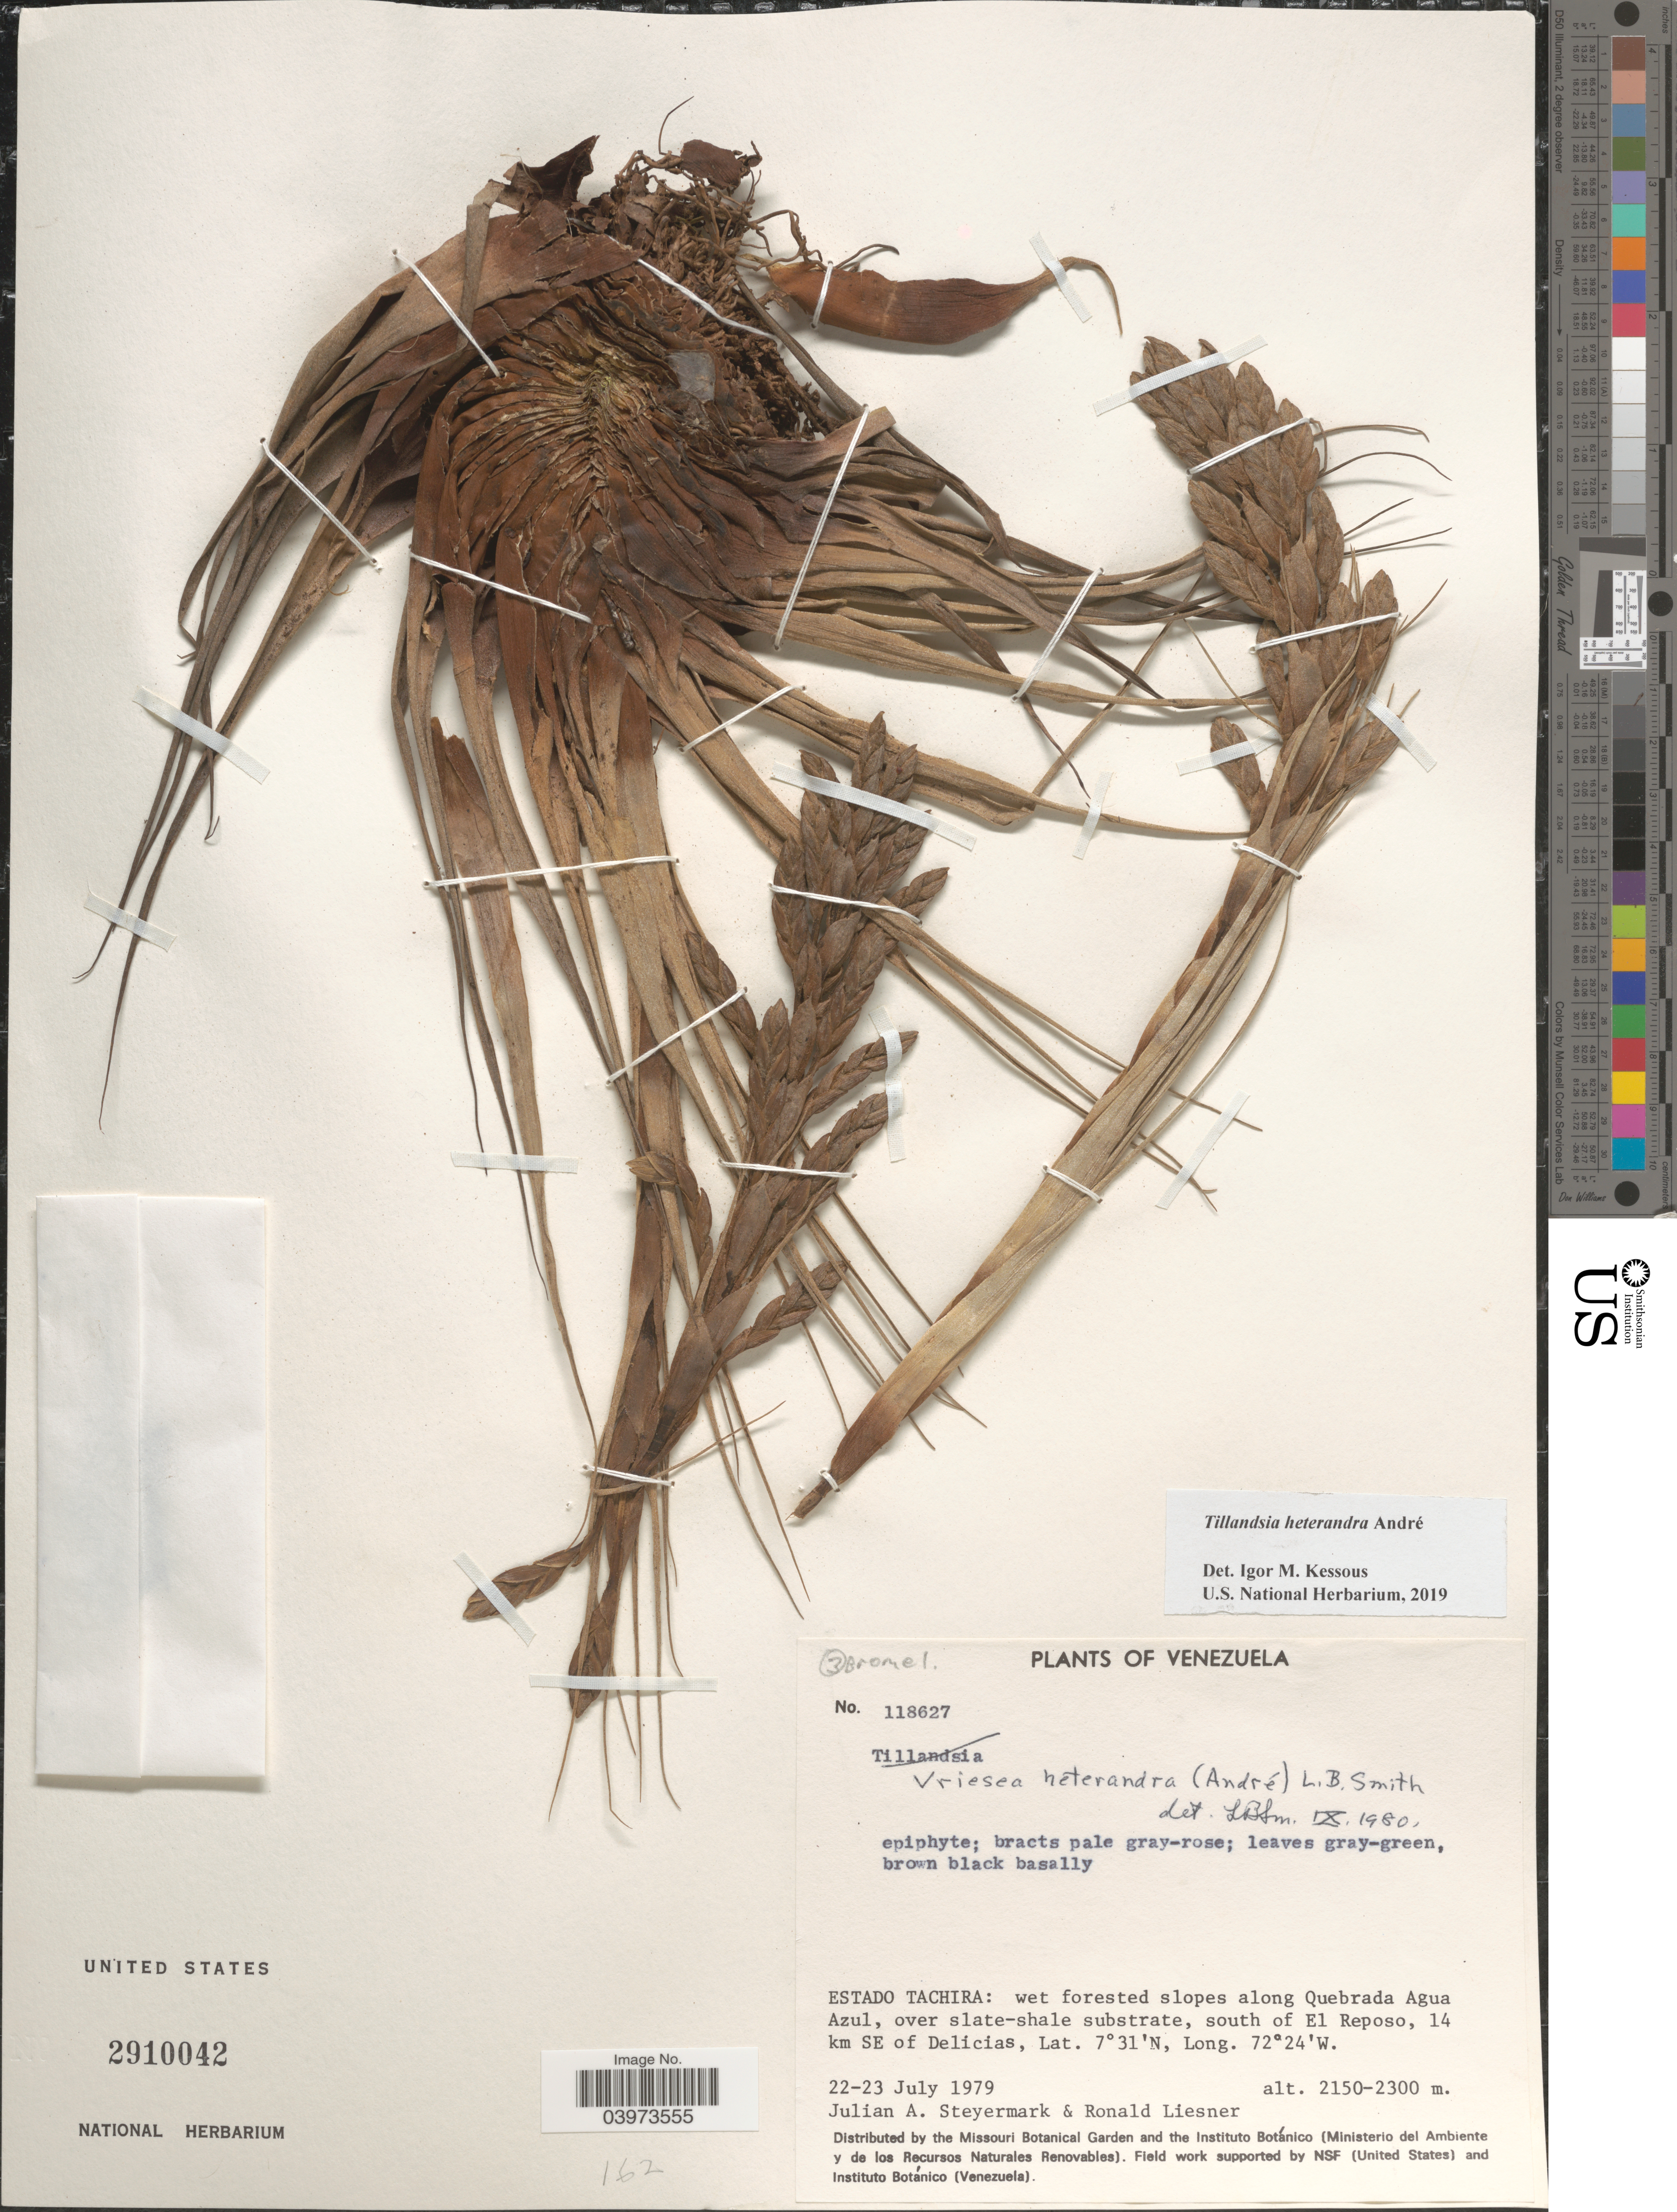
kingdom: Plantae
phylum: Tracheophyta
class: Liliopsida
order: Poales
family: Bromeliaceae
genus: Tillandsia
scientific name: Tillandsia heterandra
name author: André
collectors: J. Steyermark & R. L. Liesner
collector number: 118627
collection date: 1979-07-22/1979-07-23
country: Venezuela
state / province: Tachira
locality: Wet forested along Quebrada Agua Azul, over slate-shale substrate, south of El Reposo, 14 km SE of Delicias.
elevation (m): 2150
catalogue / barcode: US 2910042